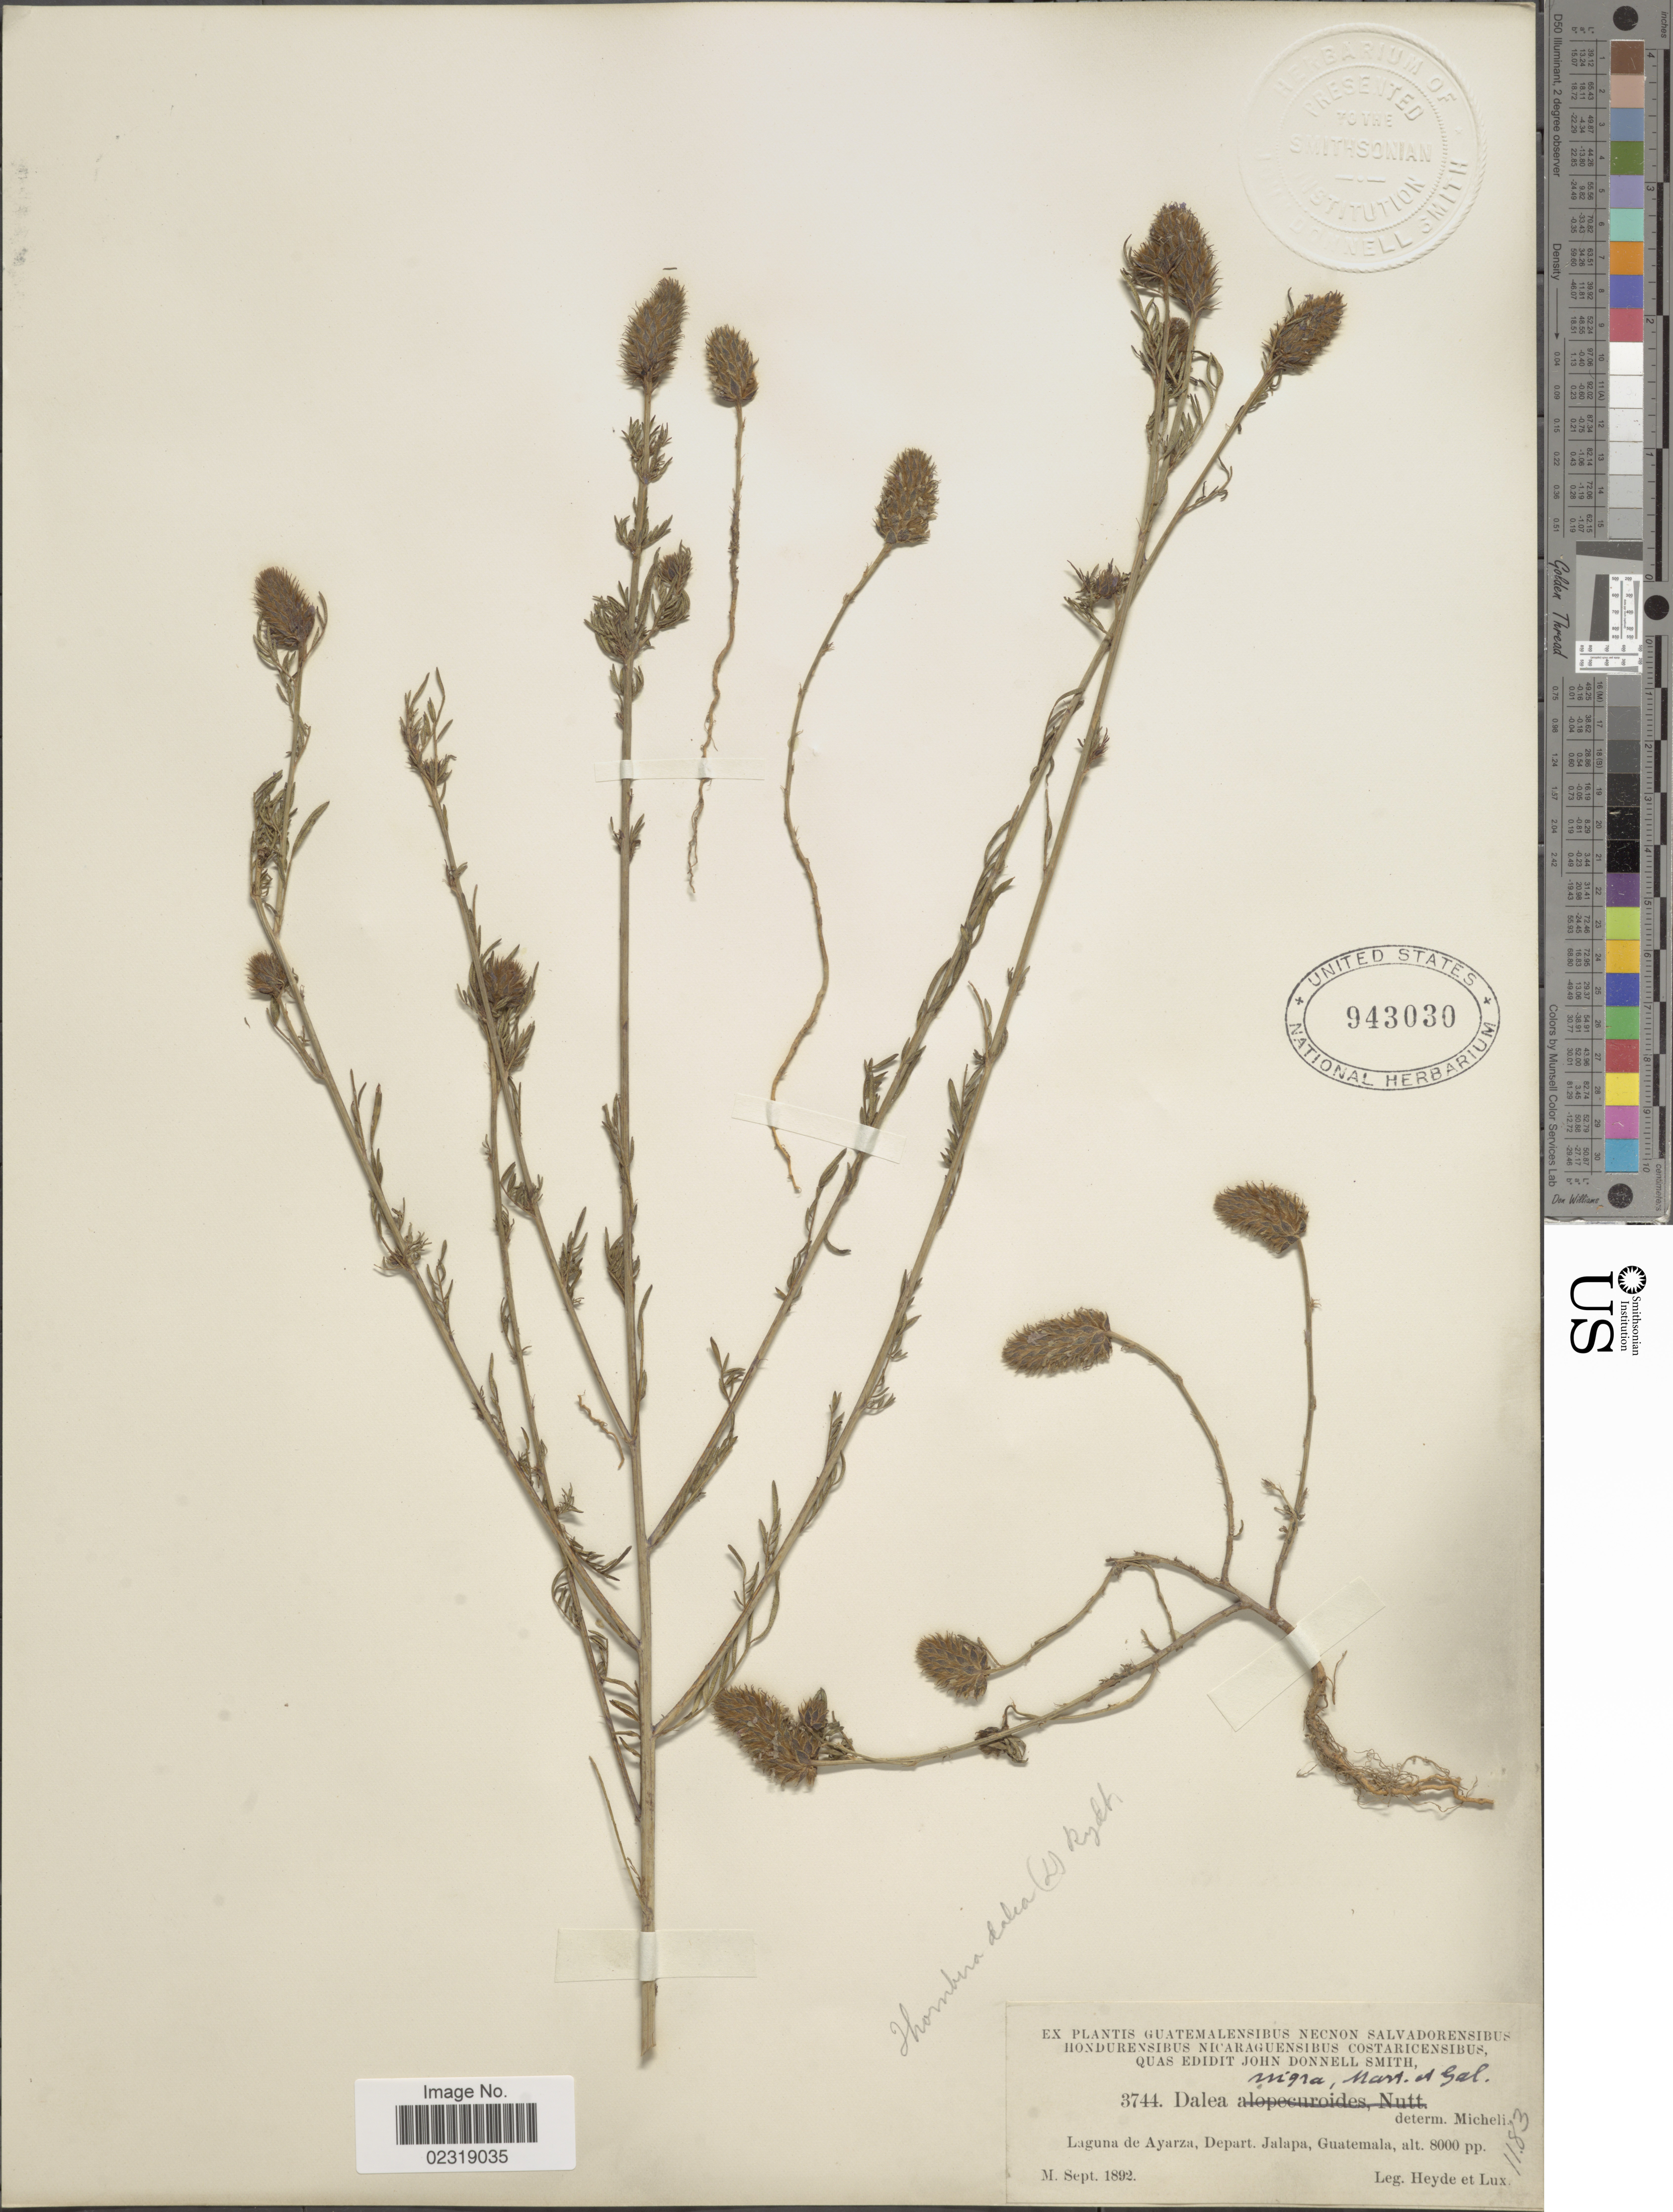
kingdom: Plantae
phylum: Tracheophyta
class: Magnoliopsida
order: Fabales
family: Fabaceae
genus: Dalea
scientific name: Dalea cliffortiana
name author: Willd.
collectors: Heyde & Lux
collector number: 3744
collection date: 1892-09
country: Guatemala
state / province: Jalapa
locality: Laguna de Ayarza, Depart, Jalapa. Guatemala.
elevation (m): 2438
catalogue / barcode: US 943030